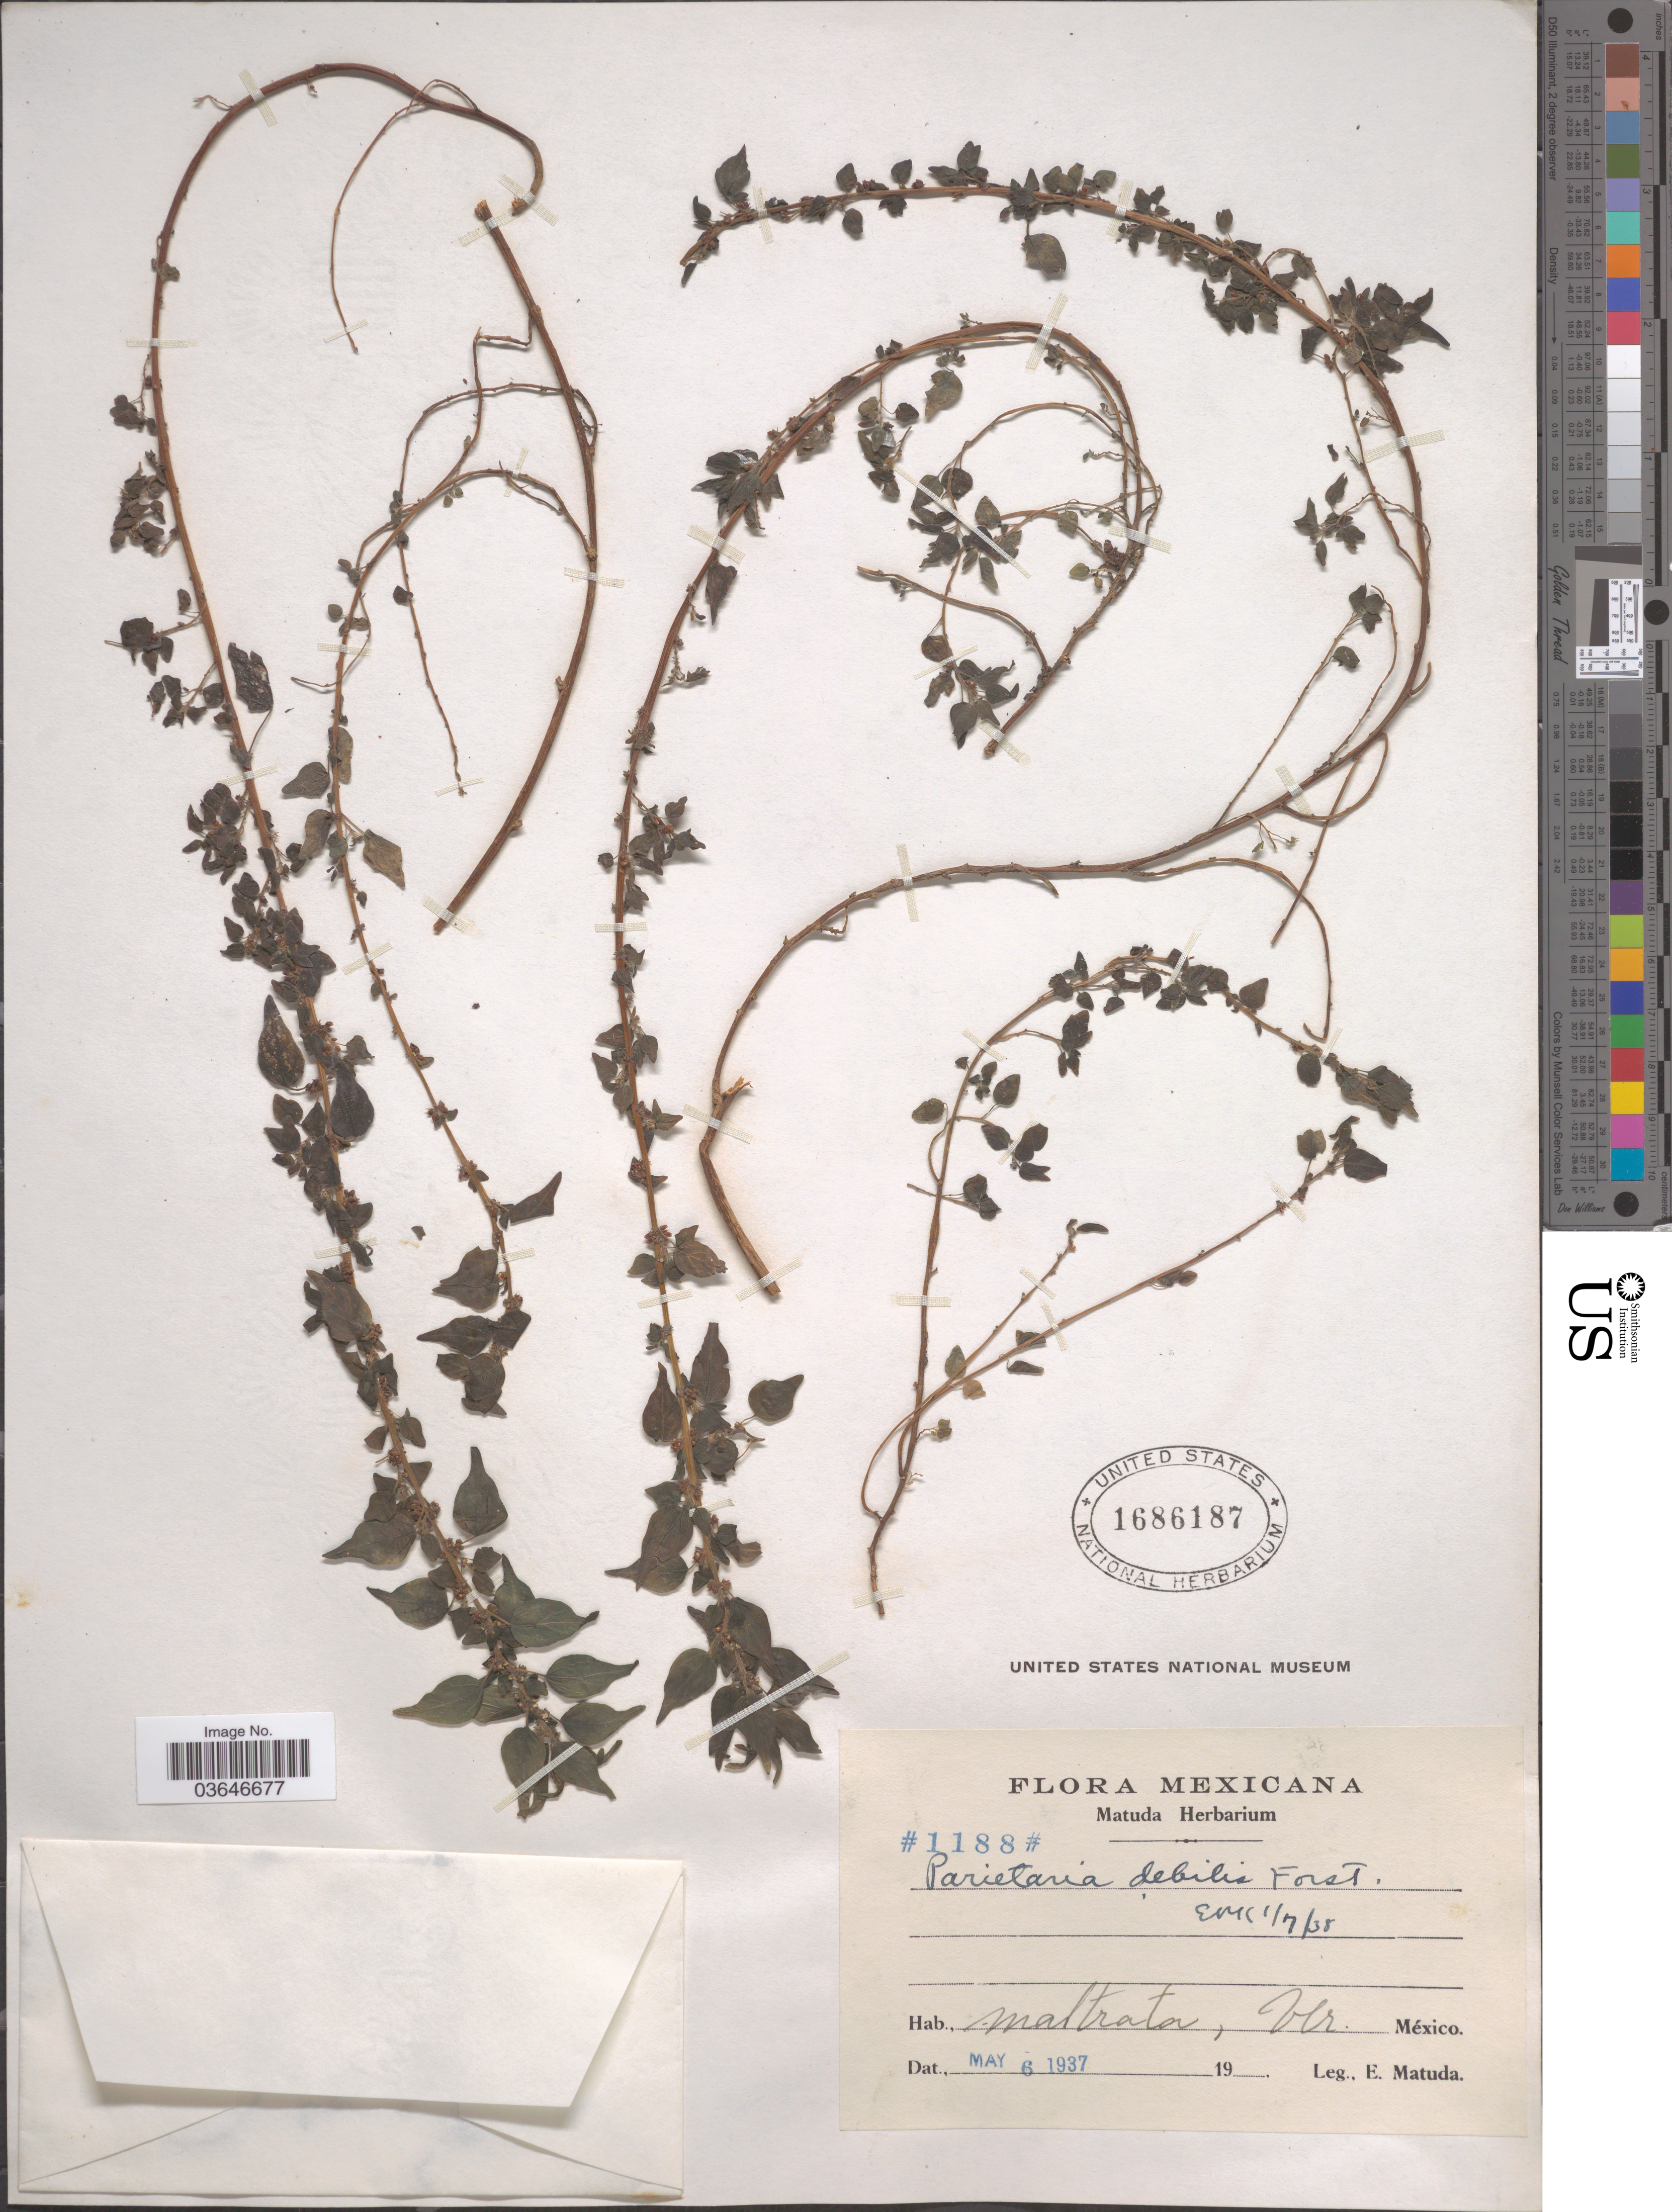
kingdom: Plantae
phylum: Tracheophyta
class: Magnoliopsida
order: Rosales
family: Urticaceae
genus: Parietaria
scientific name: Parietaria debilis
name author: G. Forst.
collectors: E. Matuda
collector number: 1188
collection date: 1937-05-06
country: Mexico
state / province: Veracruz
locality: Maltrata. Ver.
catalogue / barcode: US 1686187